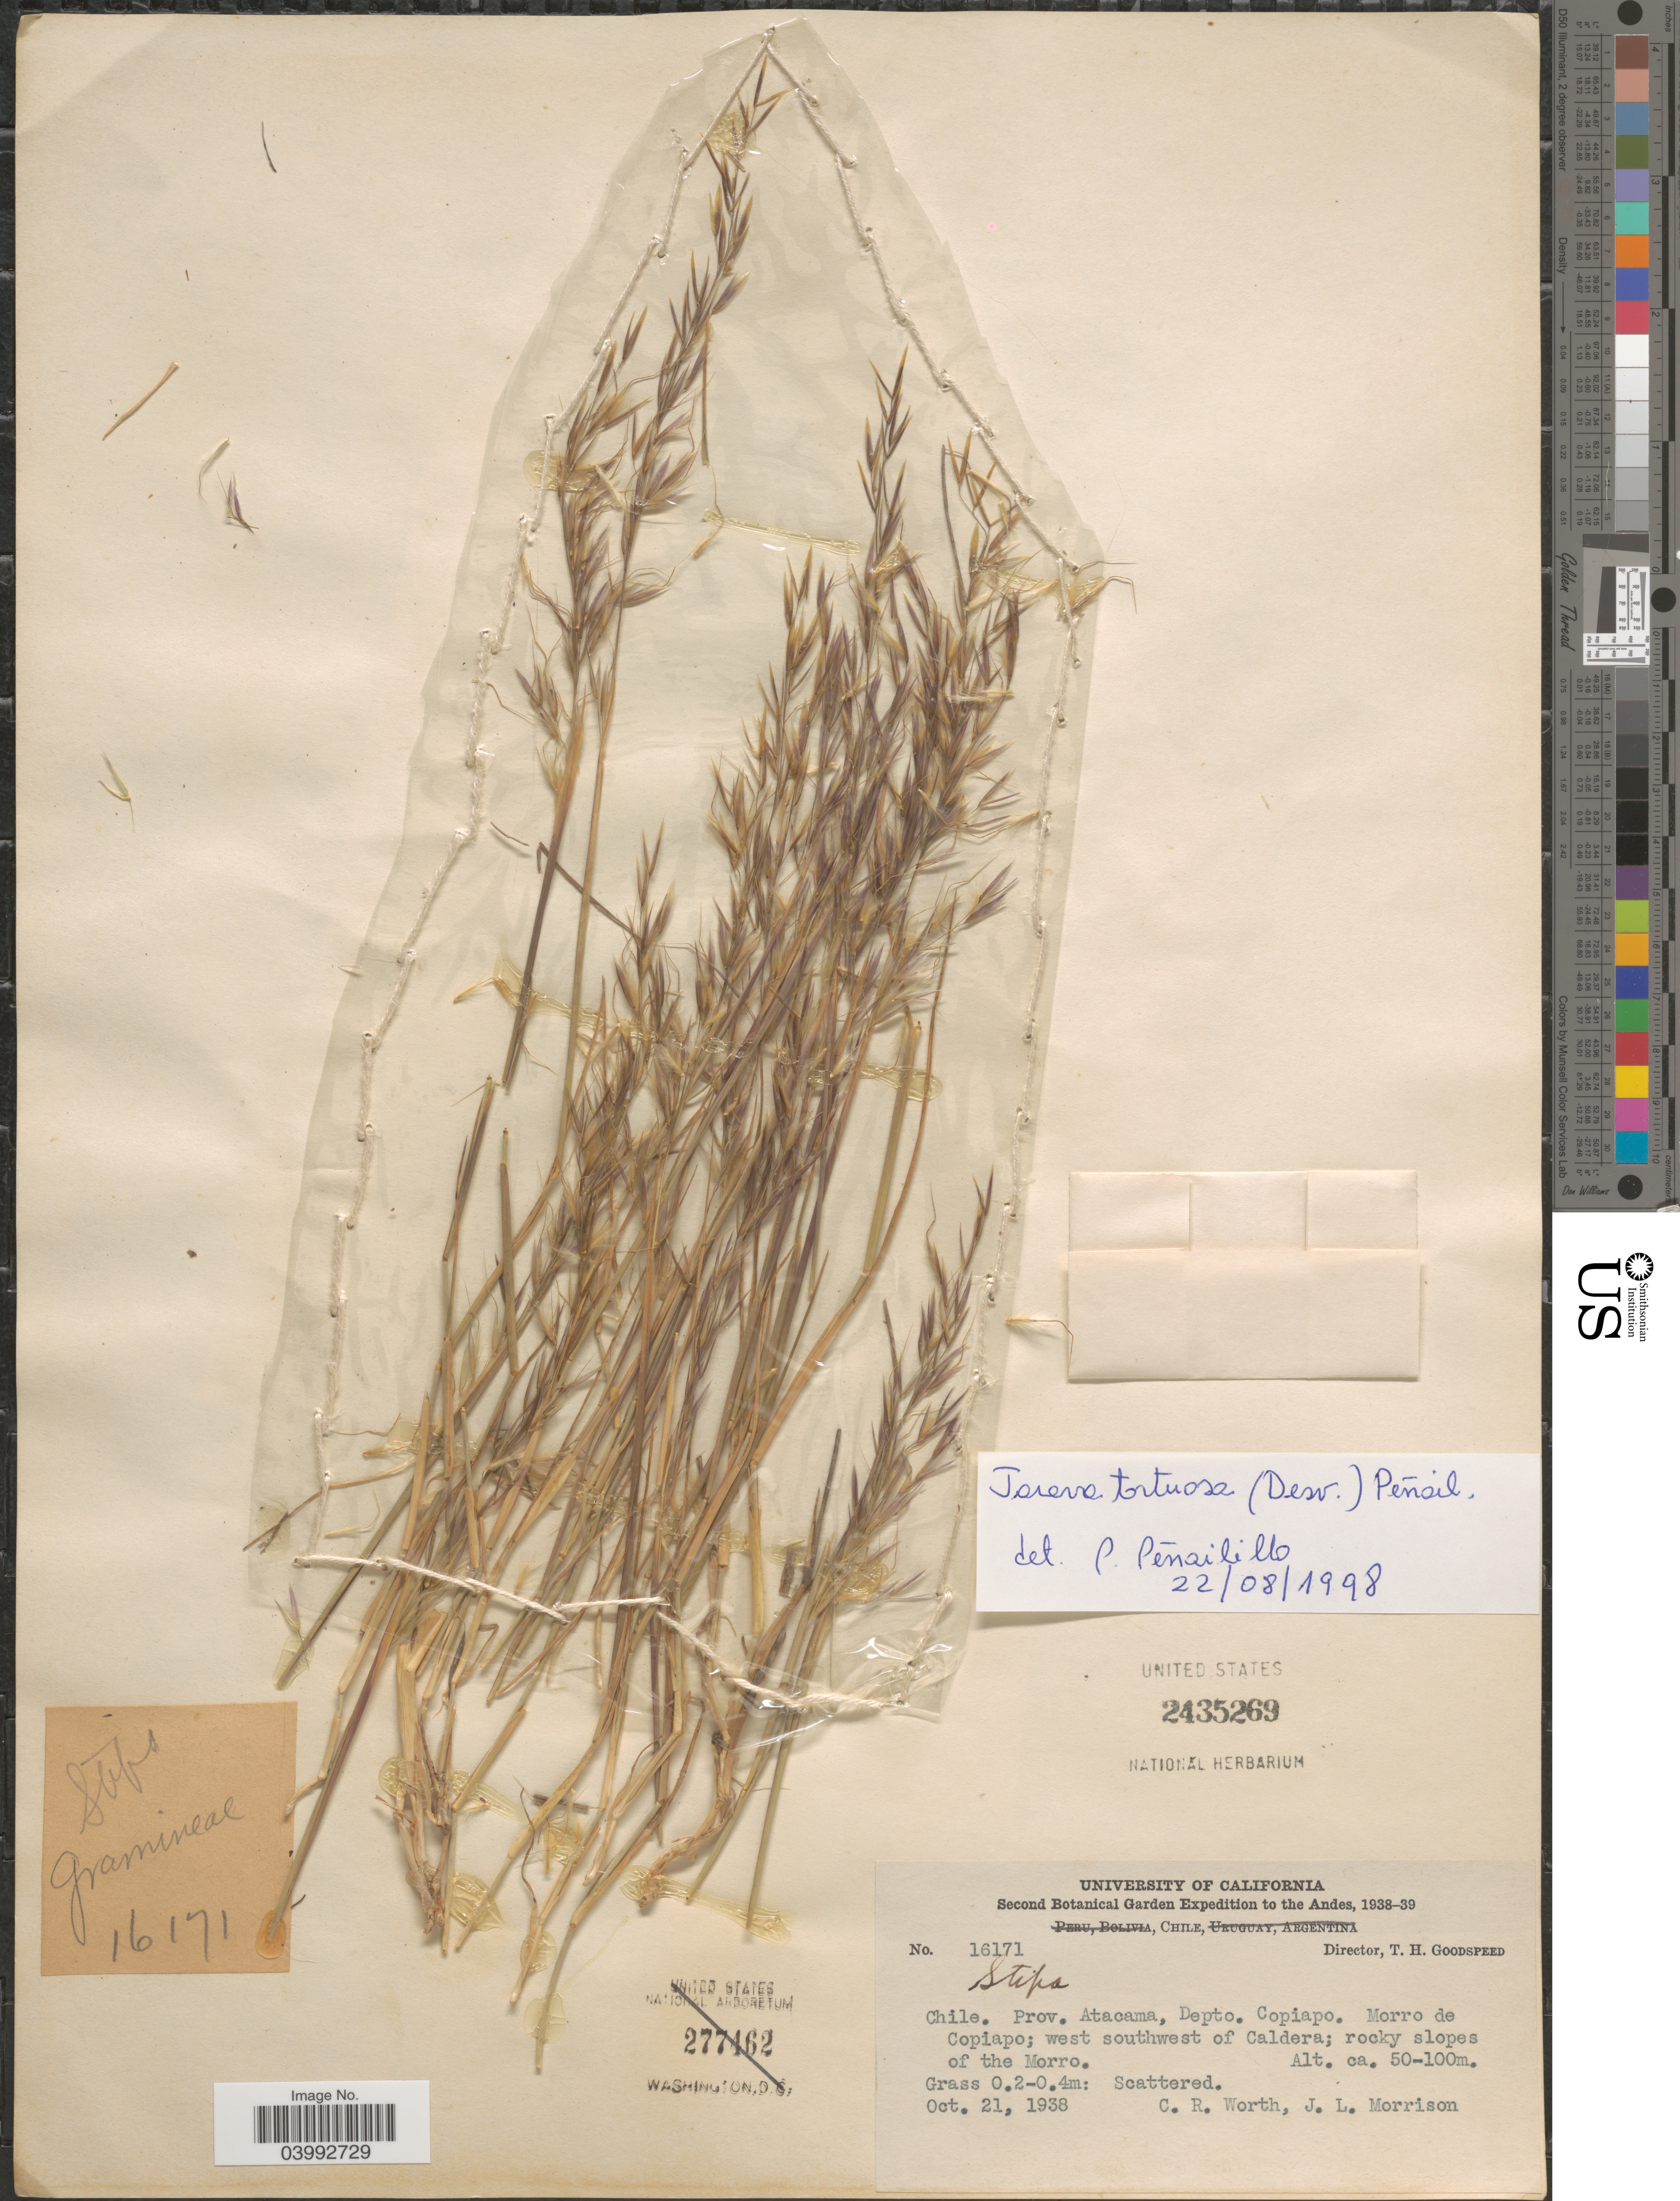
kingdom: Plantae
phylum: Tracheophyta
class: Liliopsida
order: Poales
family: Poaceae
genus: Jarava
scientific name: Jarava tortuosa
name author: (É. Desv.) Peñail.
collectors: C. R. Worth & J. Morrison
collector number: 16171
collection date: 1938-10-21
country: Chile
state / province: Atacama (III)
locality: To the Andes. Depto. Copiapo. Morro de Copiapo; west southwest of Caldera; rocky slopes of the Morro.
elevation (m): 50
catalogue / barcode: US 2435269